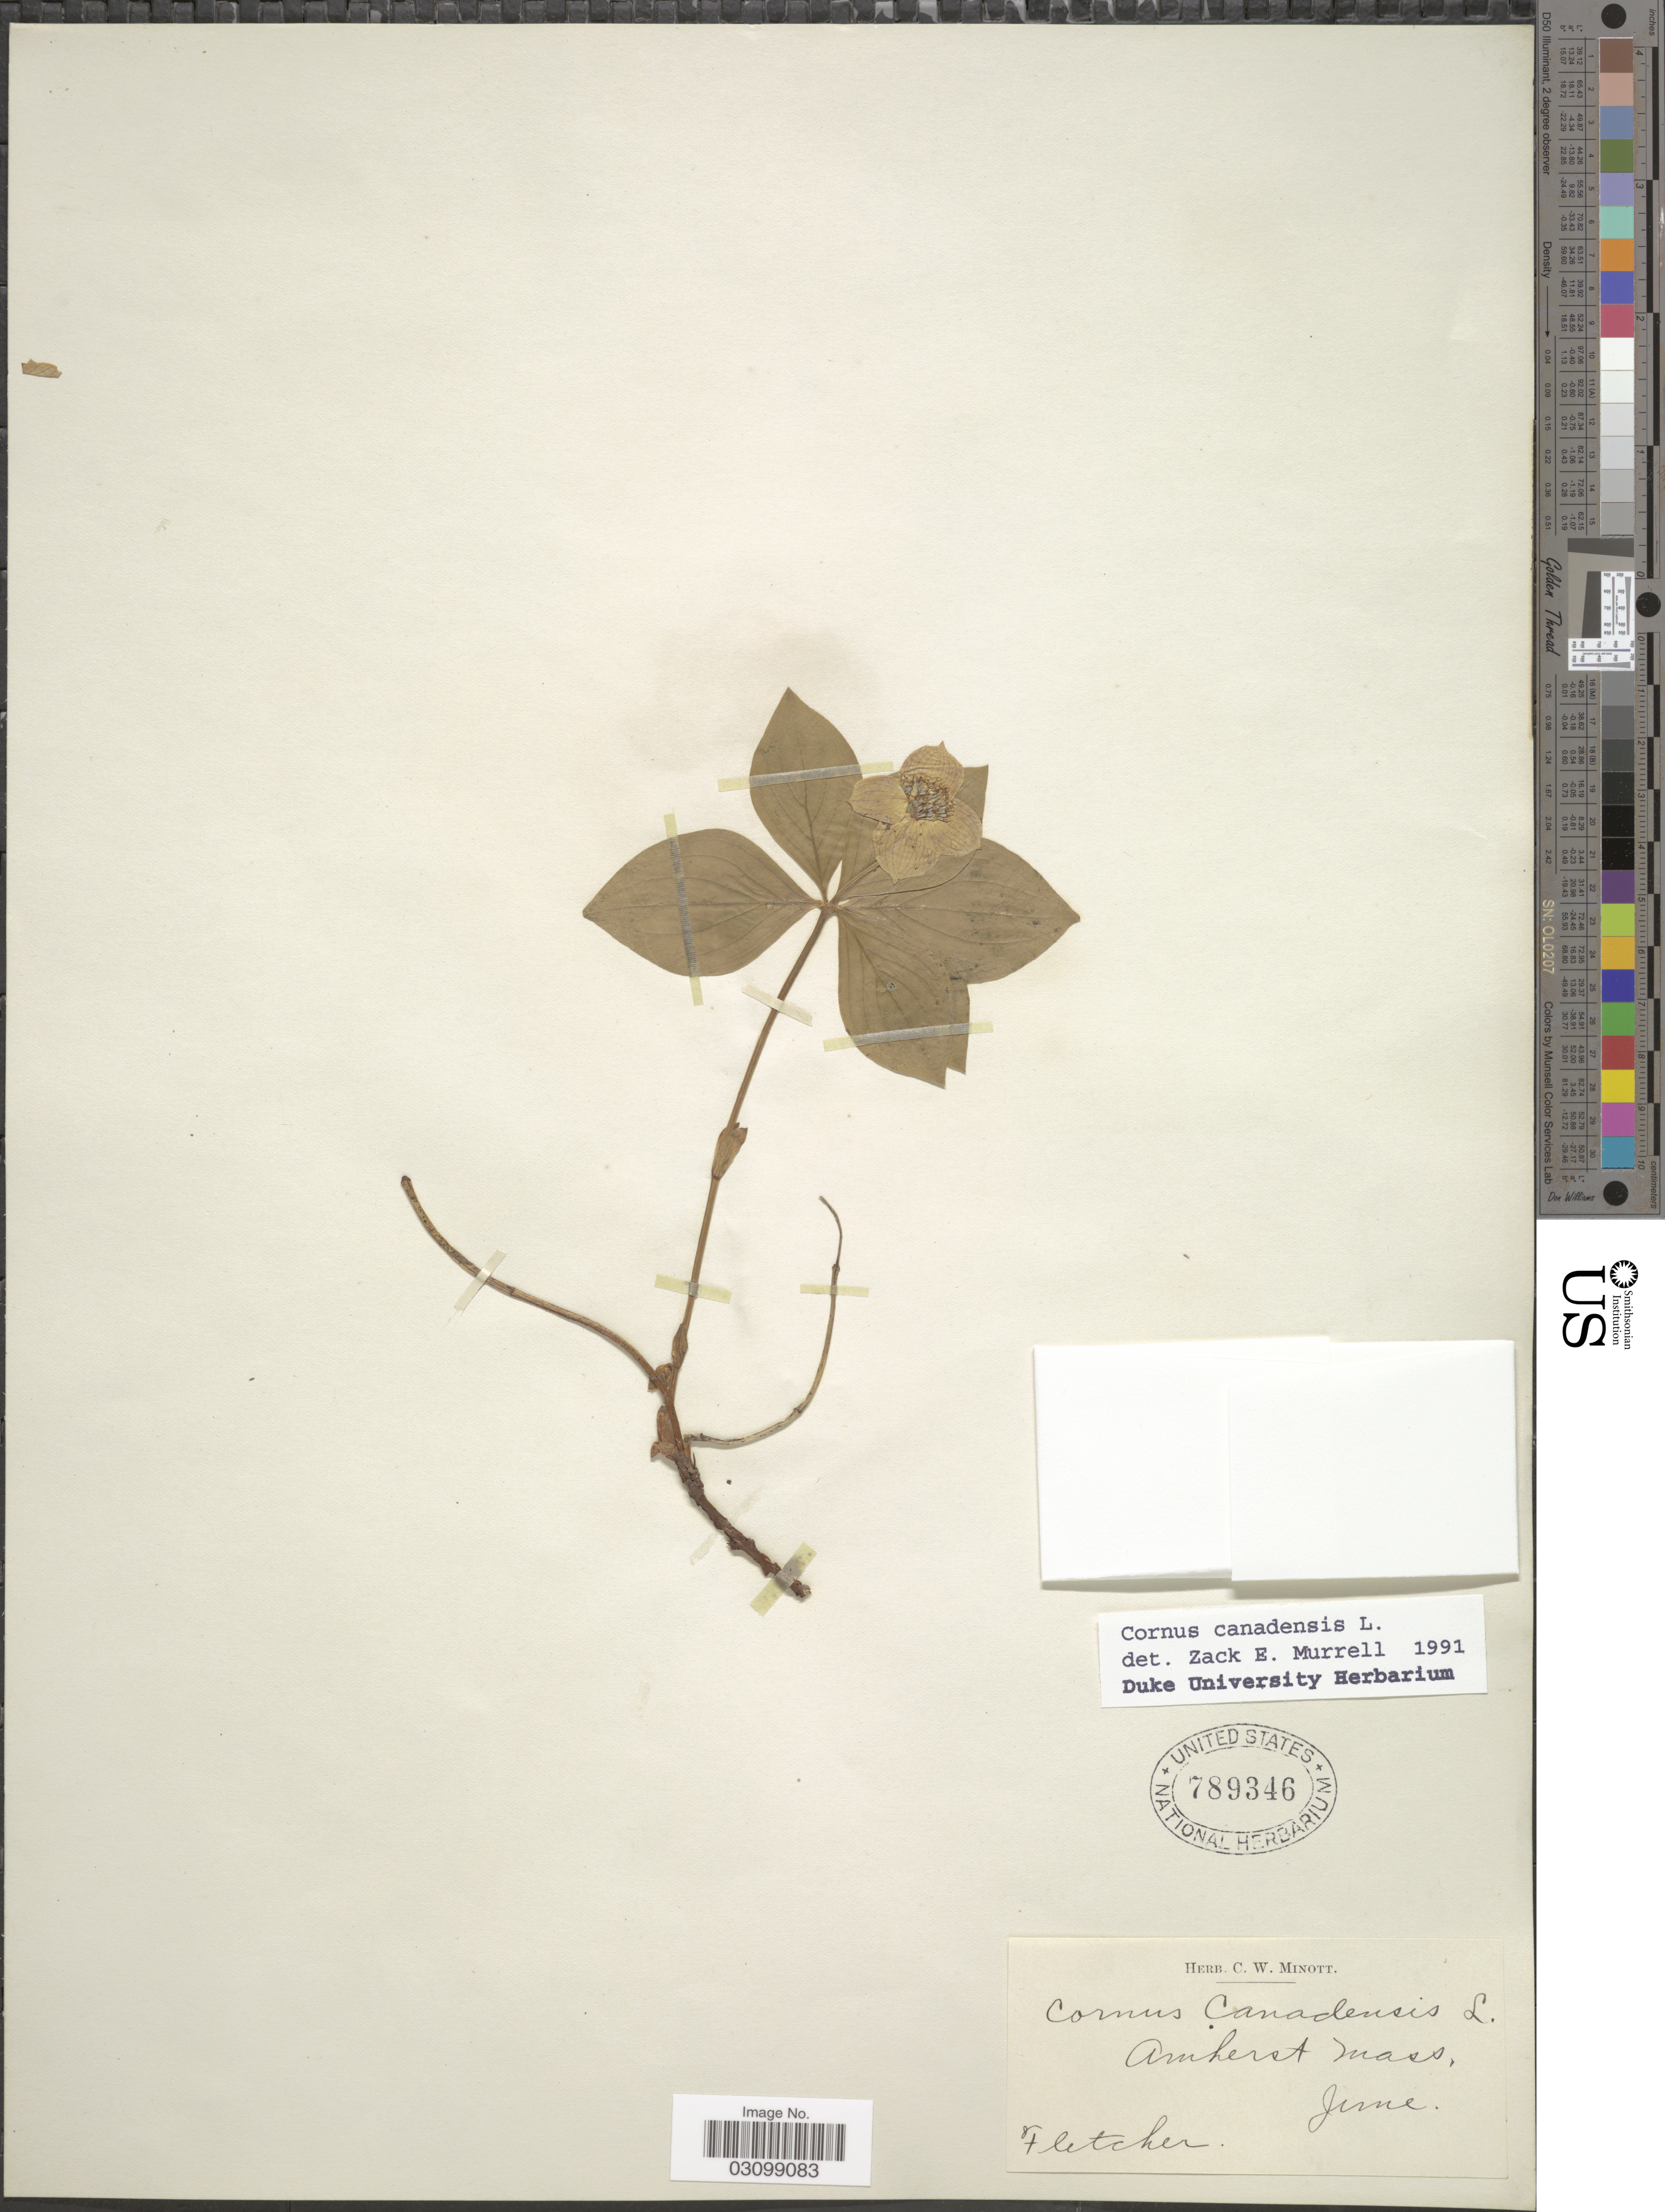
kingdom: Plantae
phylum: Tracheophyta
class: Magnoliopsida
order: Cornales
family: Cornaceae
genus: Cornus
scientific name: Cornus canadensis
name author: L.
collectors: -. Fletcher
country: United States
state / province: Massachusetts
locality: Amherst.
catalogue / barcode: US 789346